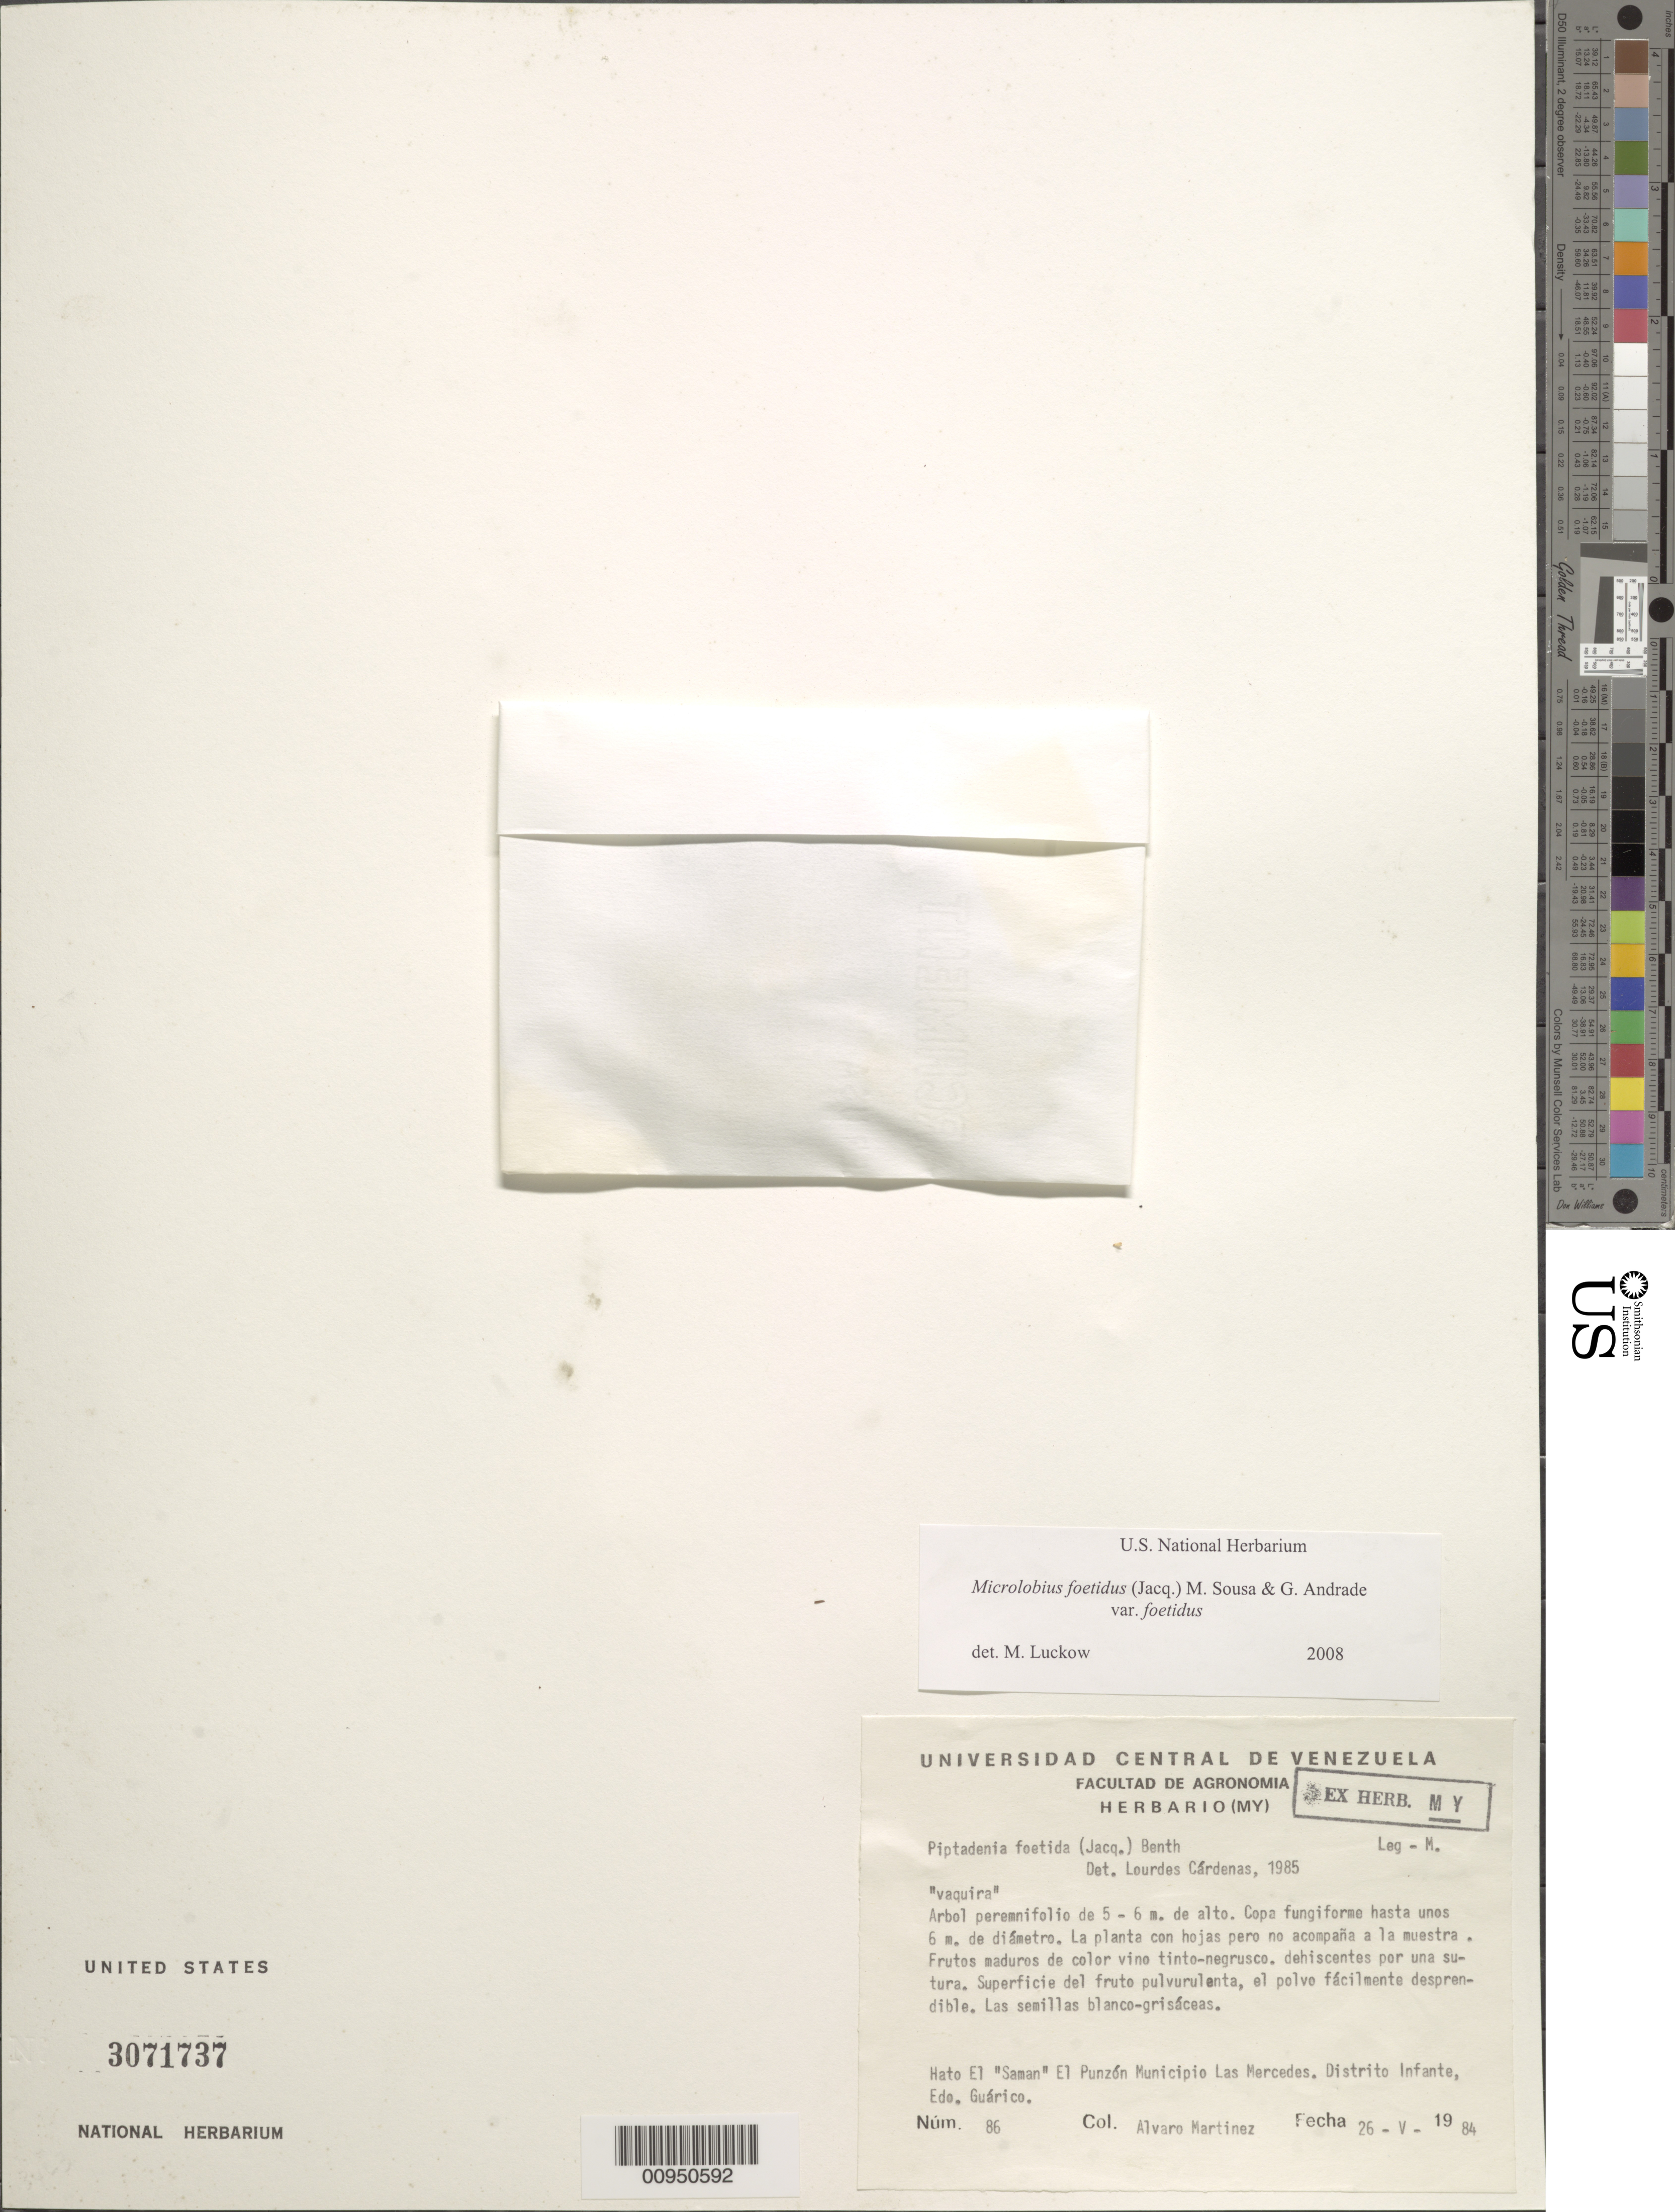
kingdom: Plantae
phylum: Tracheophyta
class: Magnoliopsida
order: Fabales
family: Fabaceae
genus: Microlobius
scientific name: Microlobius foetidus subsp. foetidus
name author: (Jacq.) M. Sousa & G. Andrade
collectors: M. A. Martínez Alfaro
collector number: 86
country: Venezuela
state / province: Guárico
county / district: Las Mercedes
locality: Hato El Saman, El Pazon Mun. Las Mercedes, Dist. Infante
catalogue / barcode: US 3071737